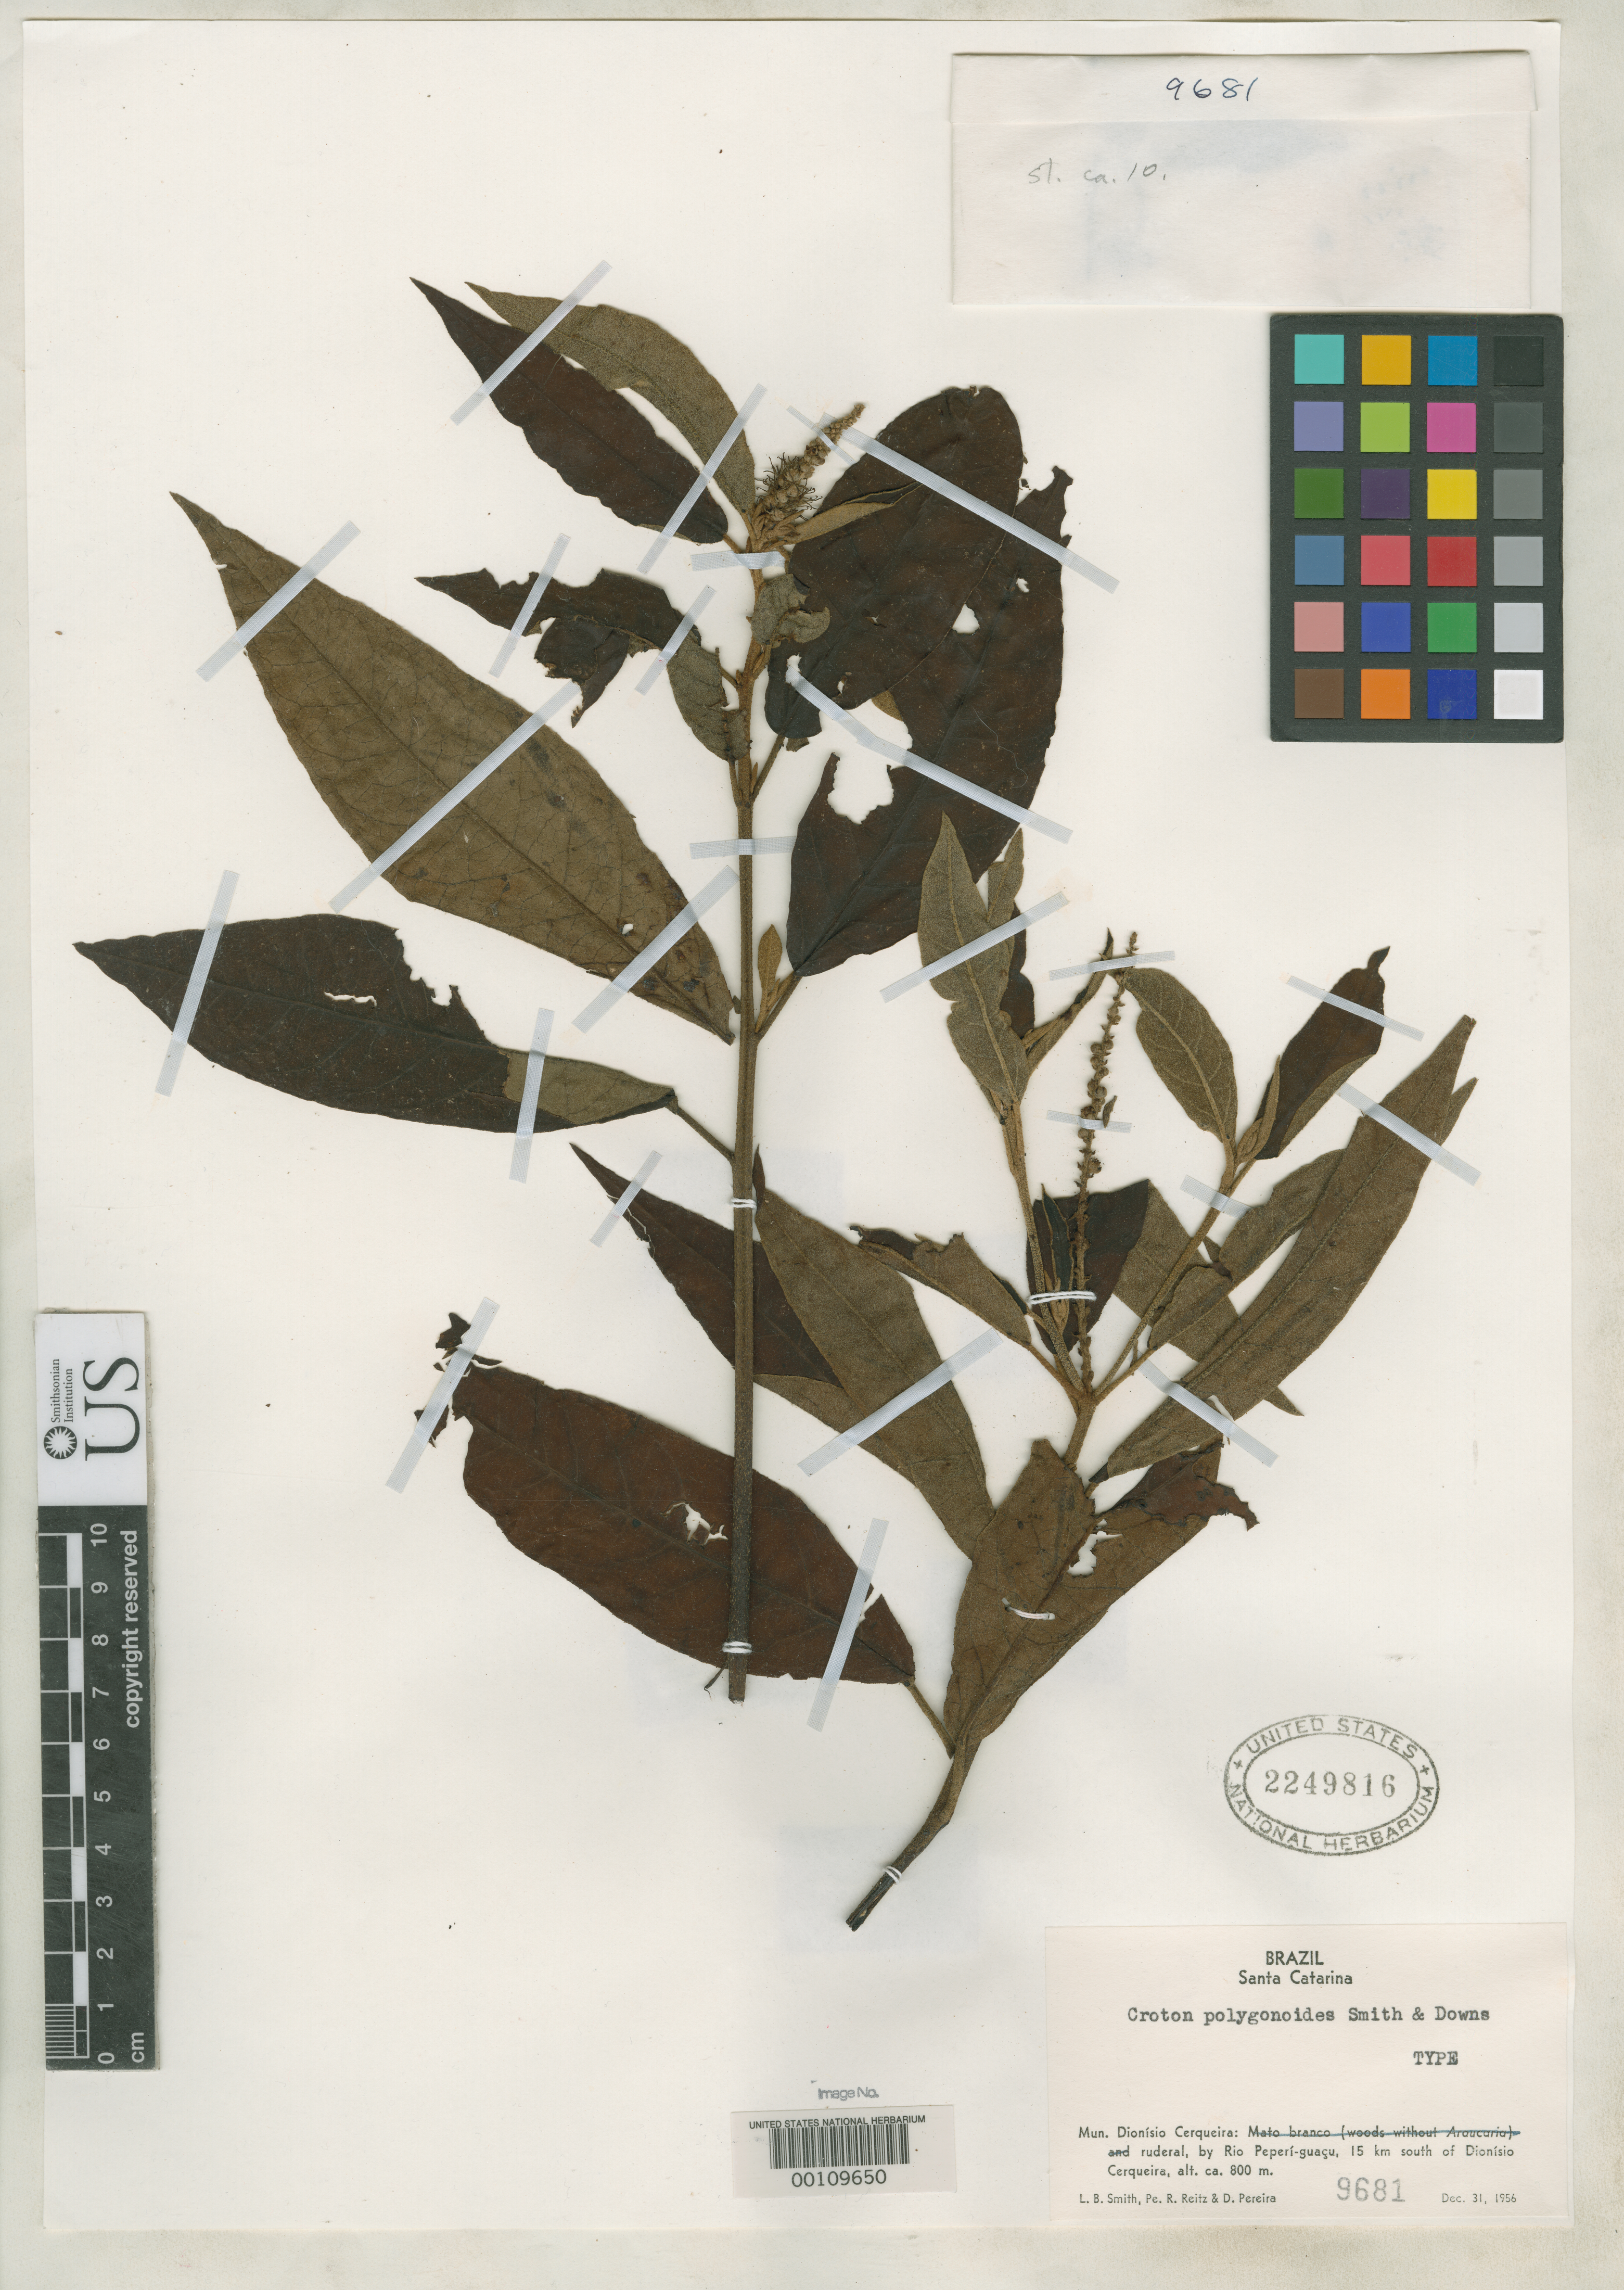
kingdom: Plantae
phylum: Tracheophyta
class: Magnoliopsida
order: Malpighiales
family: Euphorbiaceae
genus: Croton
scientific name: Croton polygonoides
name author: L.B. Sm. & Downs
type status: Holotype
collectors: L. Smith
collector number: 9681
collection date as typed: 31 Dec 1956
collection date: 1956-12-31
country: Brazil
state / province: Santa Catarina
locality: Dionisio Cerqueira.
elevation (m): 800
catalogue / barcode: US 2249816